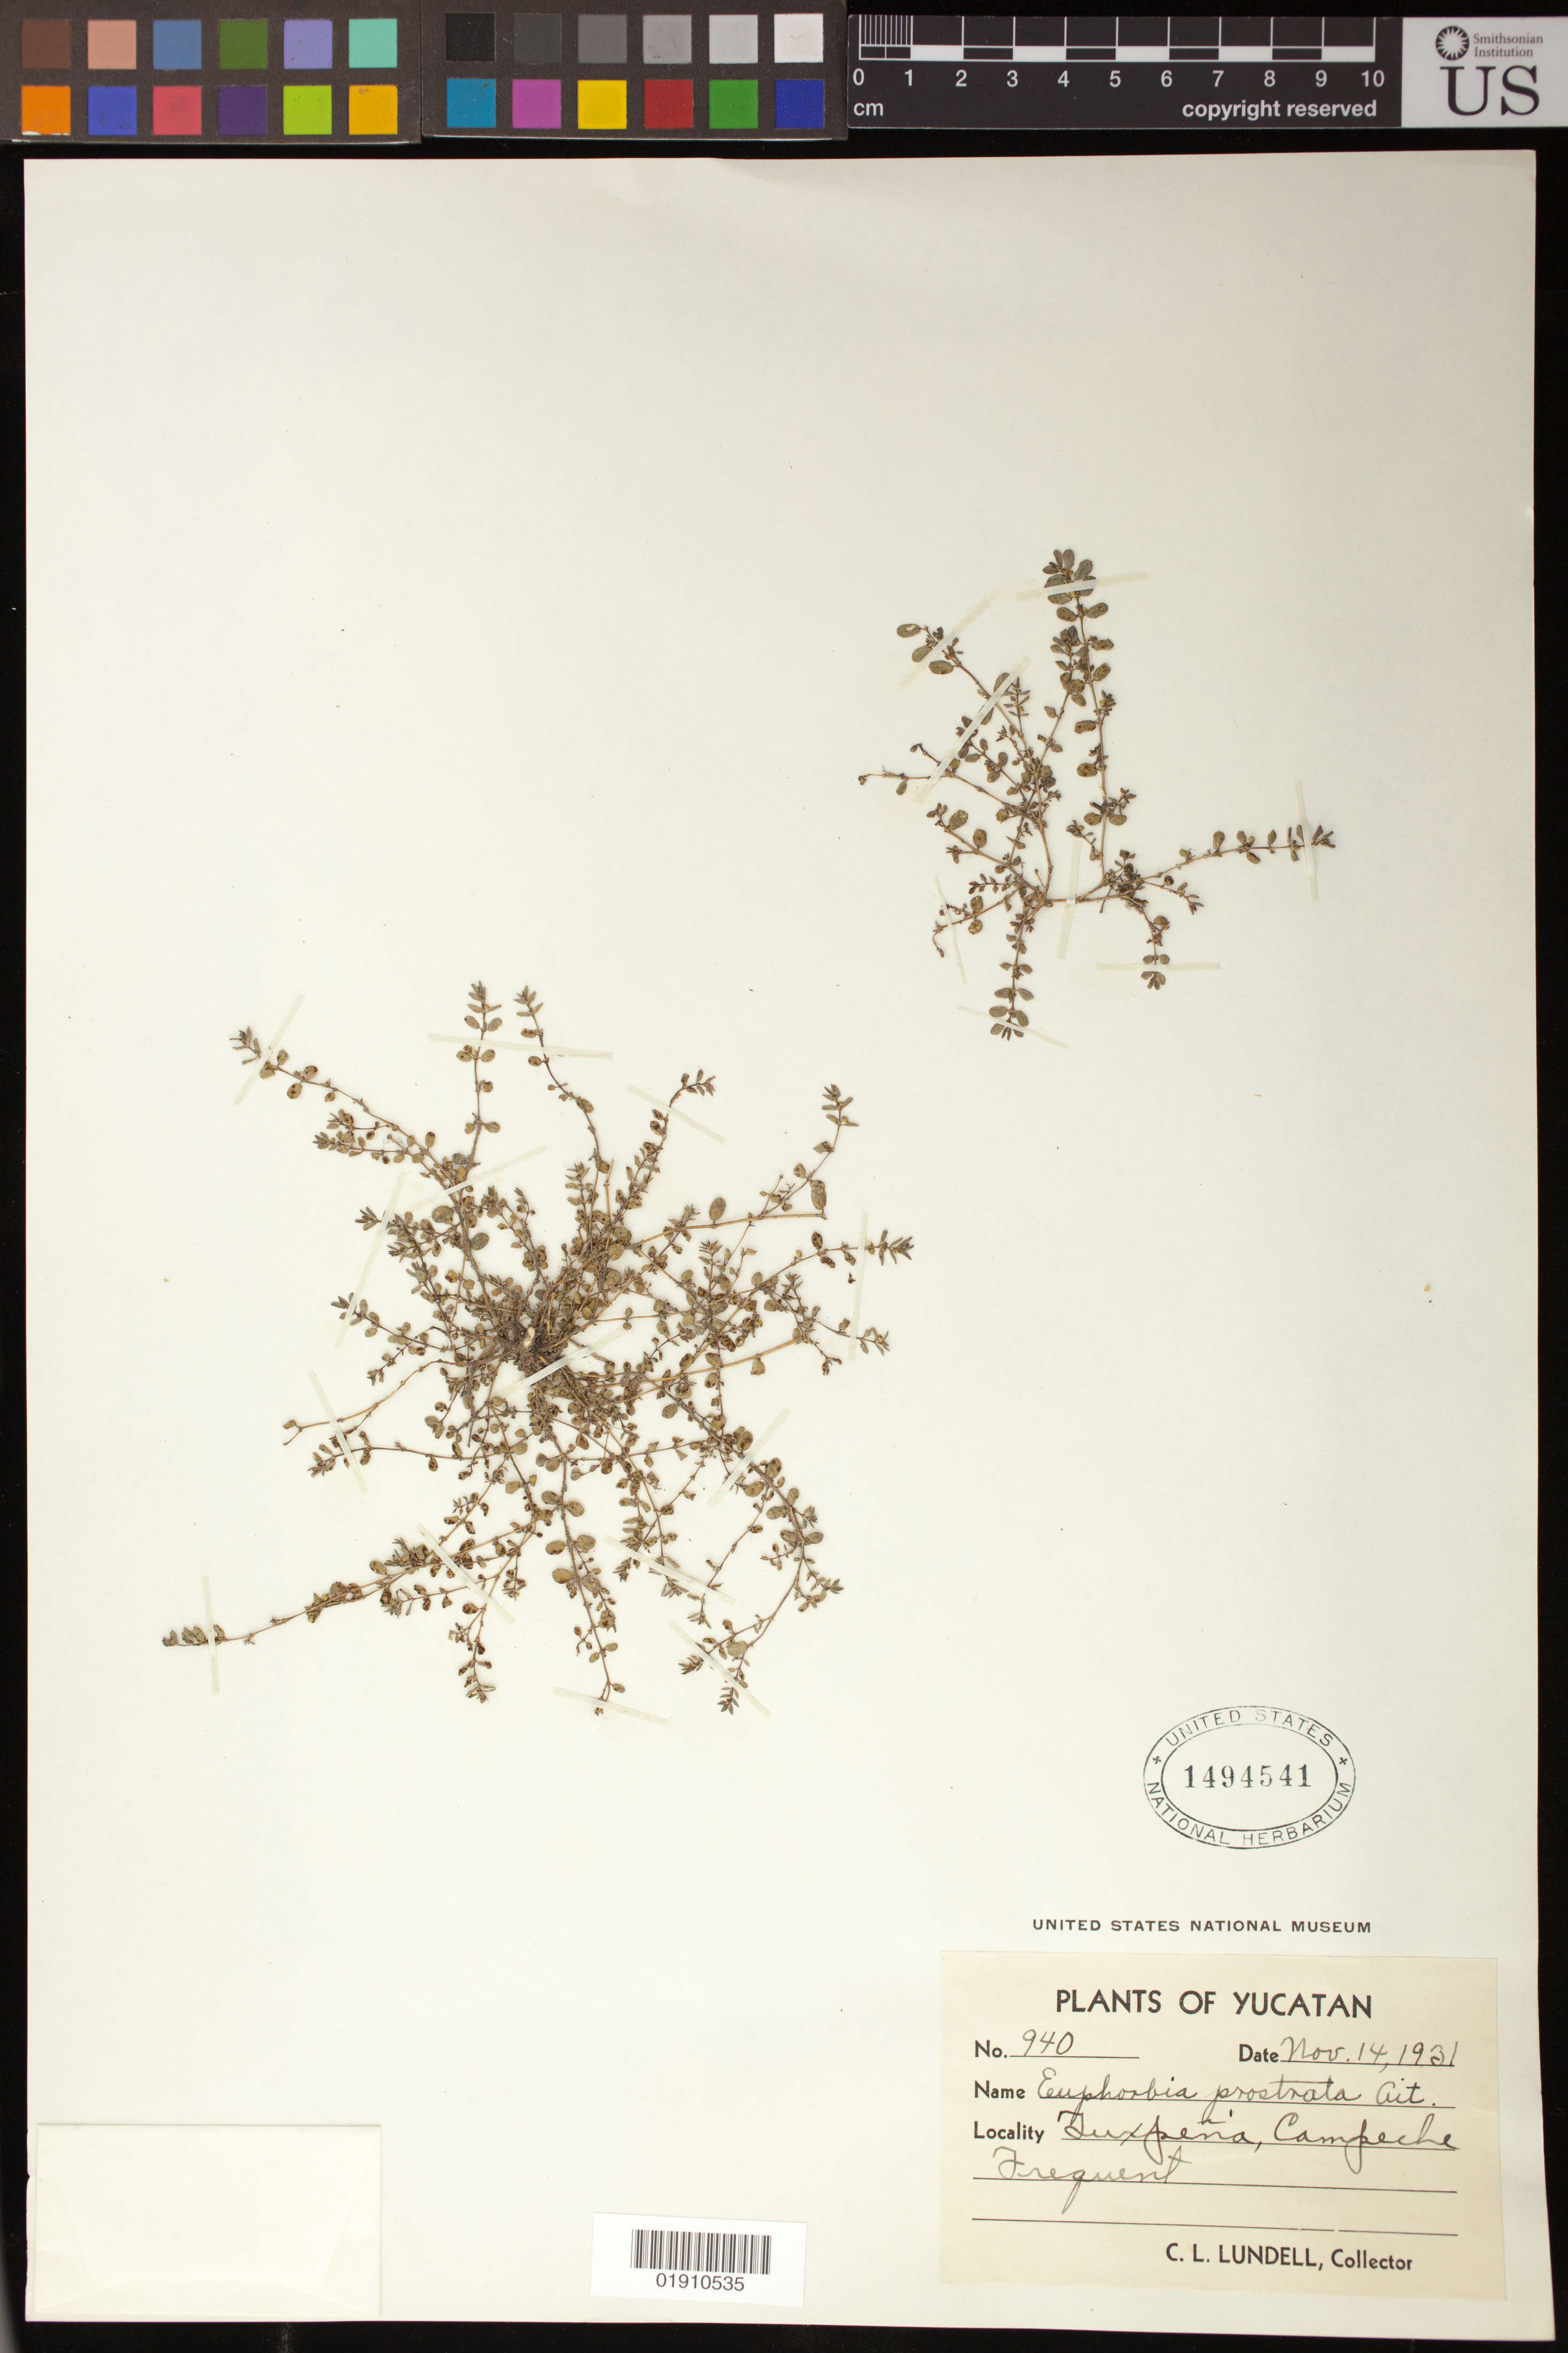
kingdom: Plantae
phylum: Tracheophyta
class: Magnoliopsida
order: Malpighiales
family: Euphorbiaceae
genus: Euphorbia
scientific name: Euphorbia prostrata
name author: Aiton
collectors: C. L. Lundell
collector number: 940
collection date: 1931-11-14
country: Mexico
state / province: Campeche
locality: Yucatan: Tuxpeña, Campeche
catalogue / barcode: US 1494541